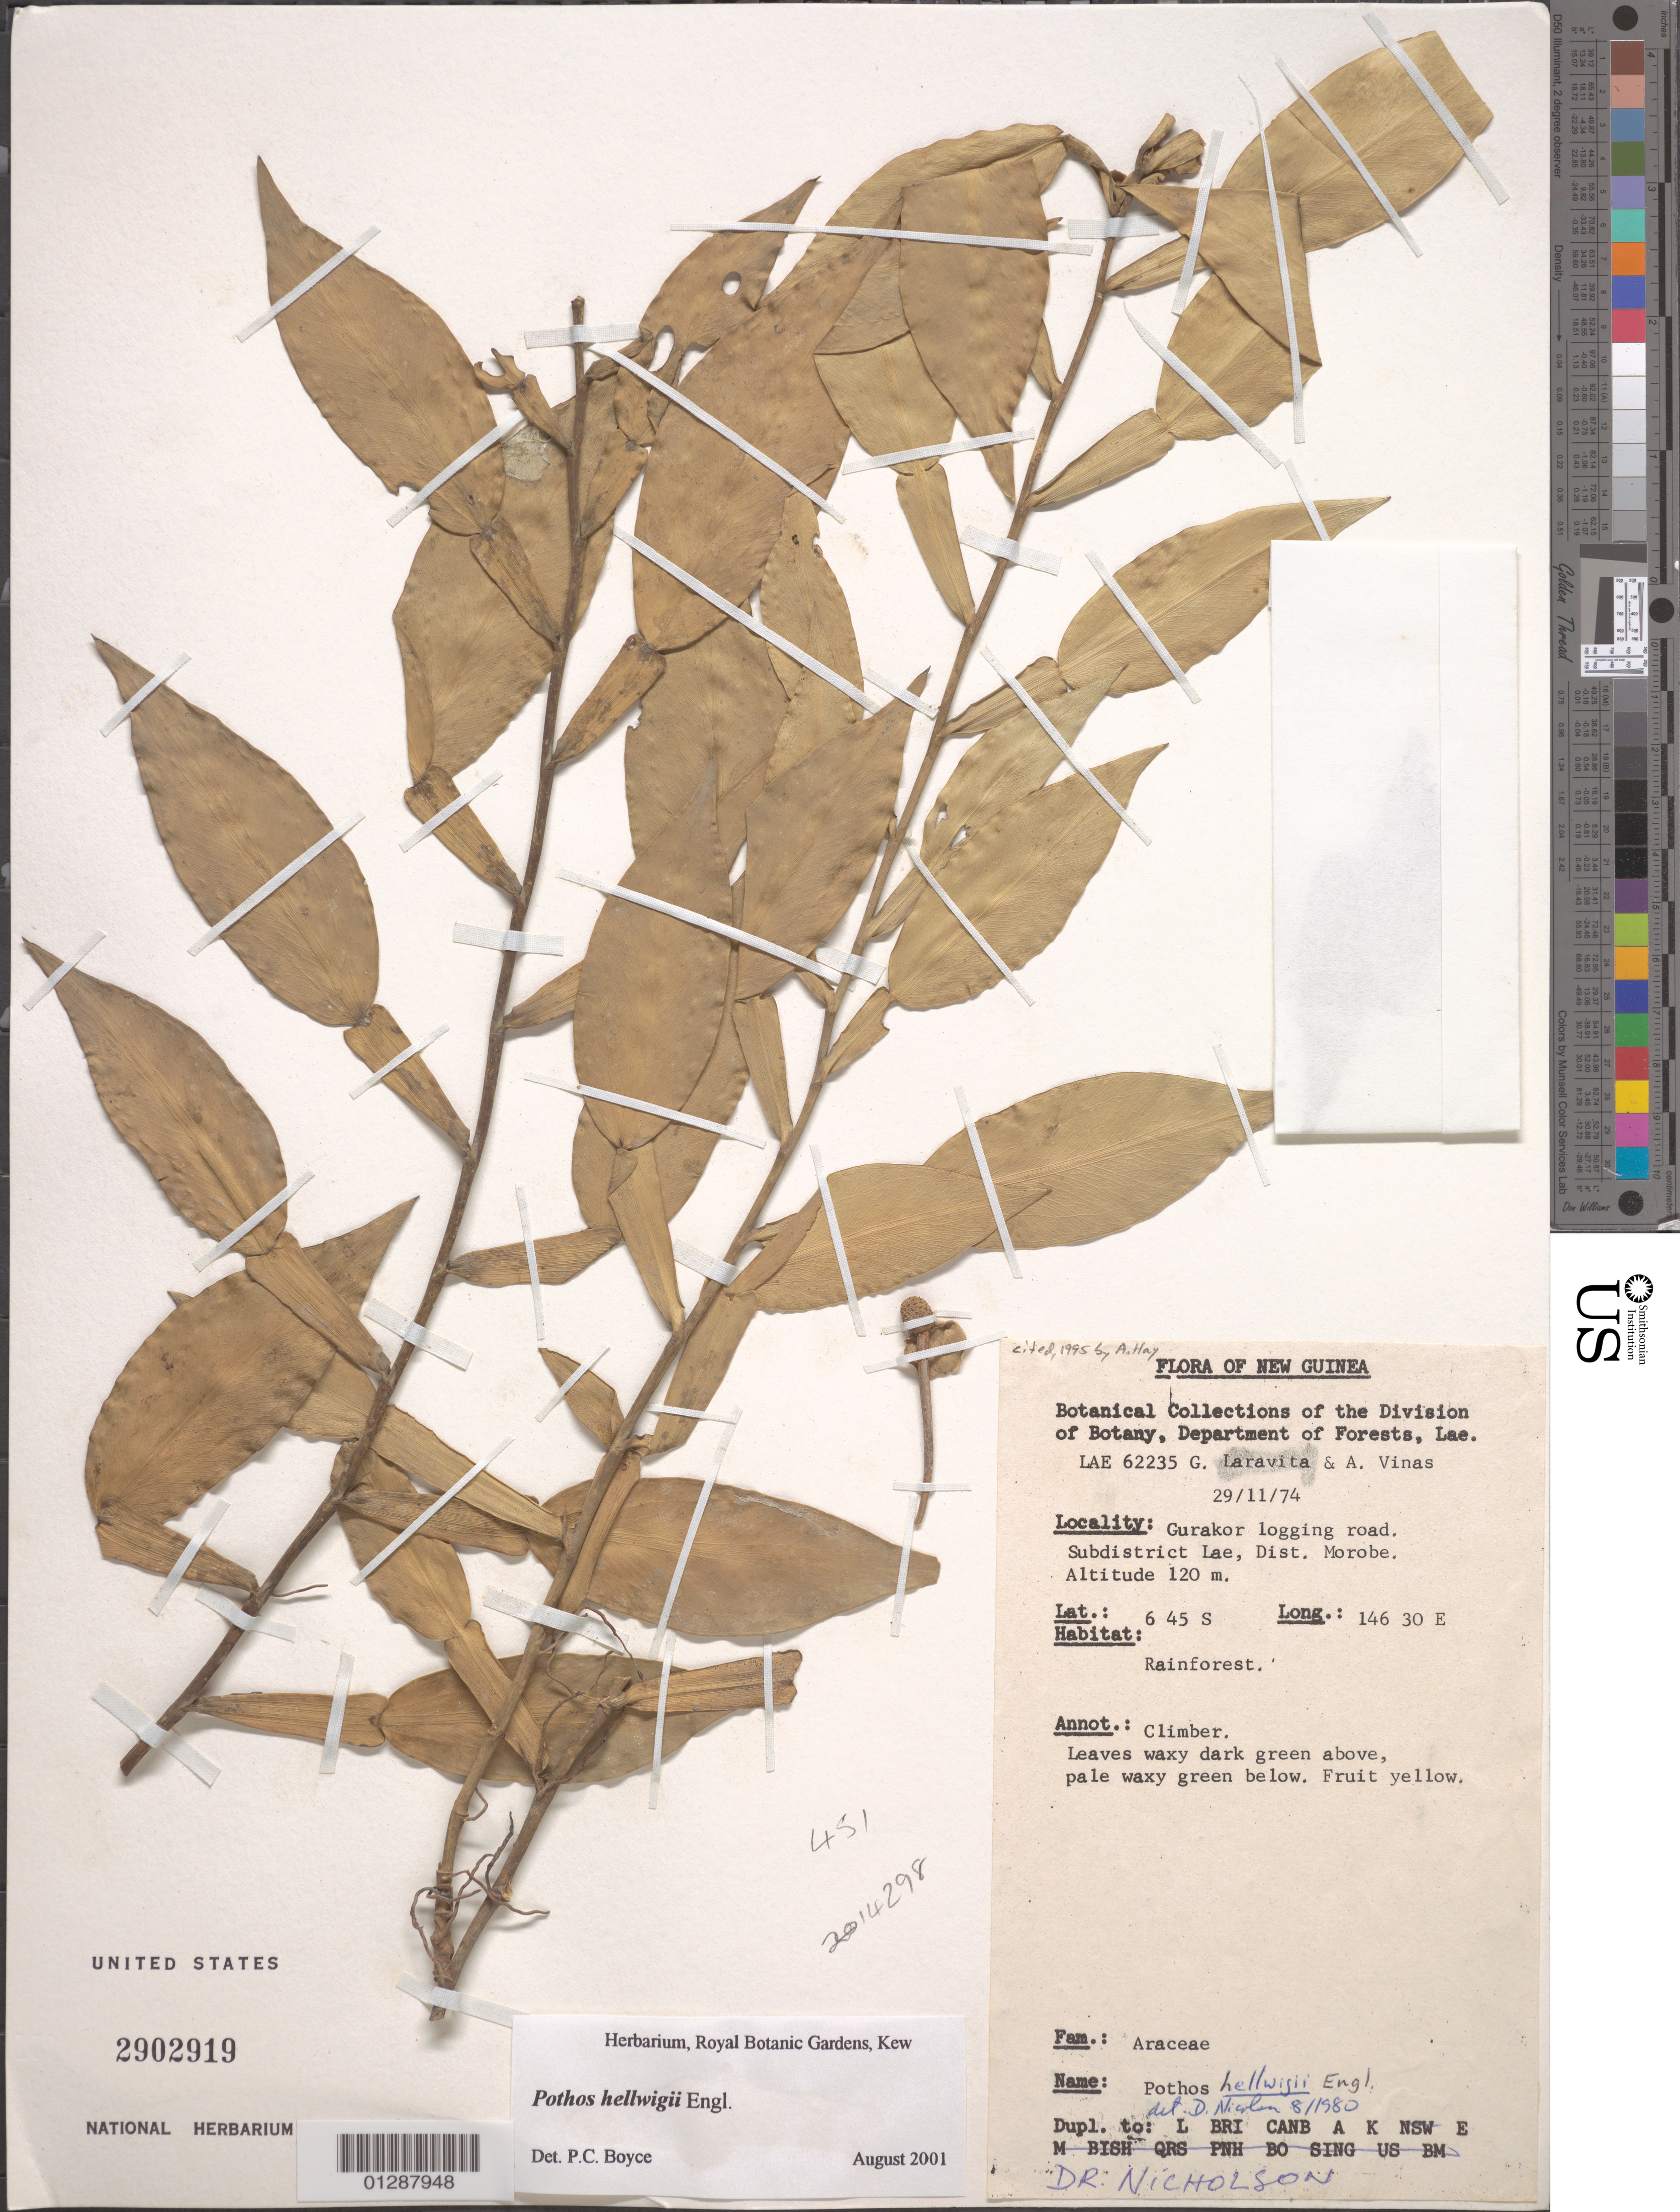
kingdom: Plantae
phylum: Tracheophyta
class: Liliopsida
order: Alismatales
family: Araceae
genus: Pothos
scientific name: Pothos hellwigii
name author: Engl.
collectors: G. Laravita & A. Vinas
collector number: LAE 62235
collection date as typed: Transcribed d/m/y: 29/11/74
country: Papua New Guinea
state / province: Morobe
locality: New Guinea. Gurakor logging road. Subdistrict Lae, Dist. Morobe.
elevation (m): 120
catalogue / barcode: US 2902919